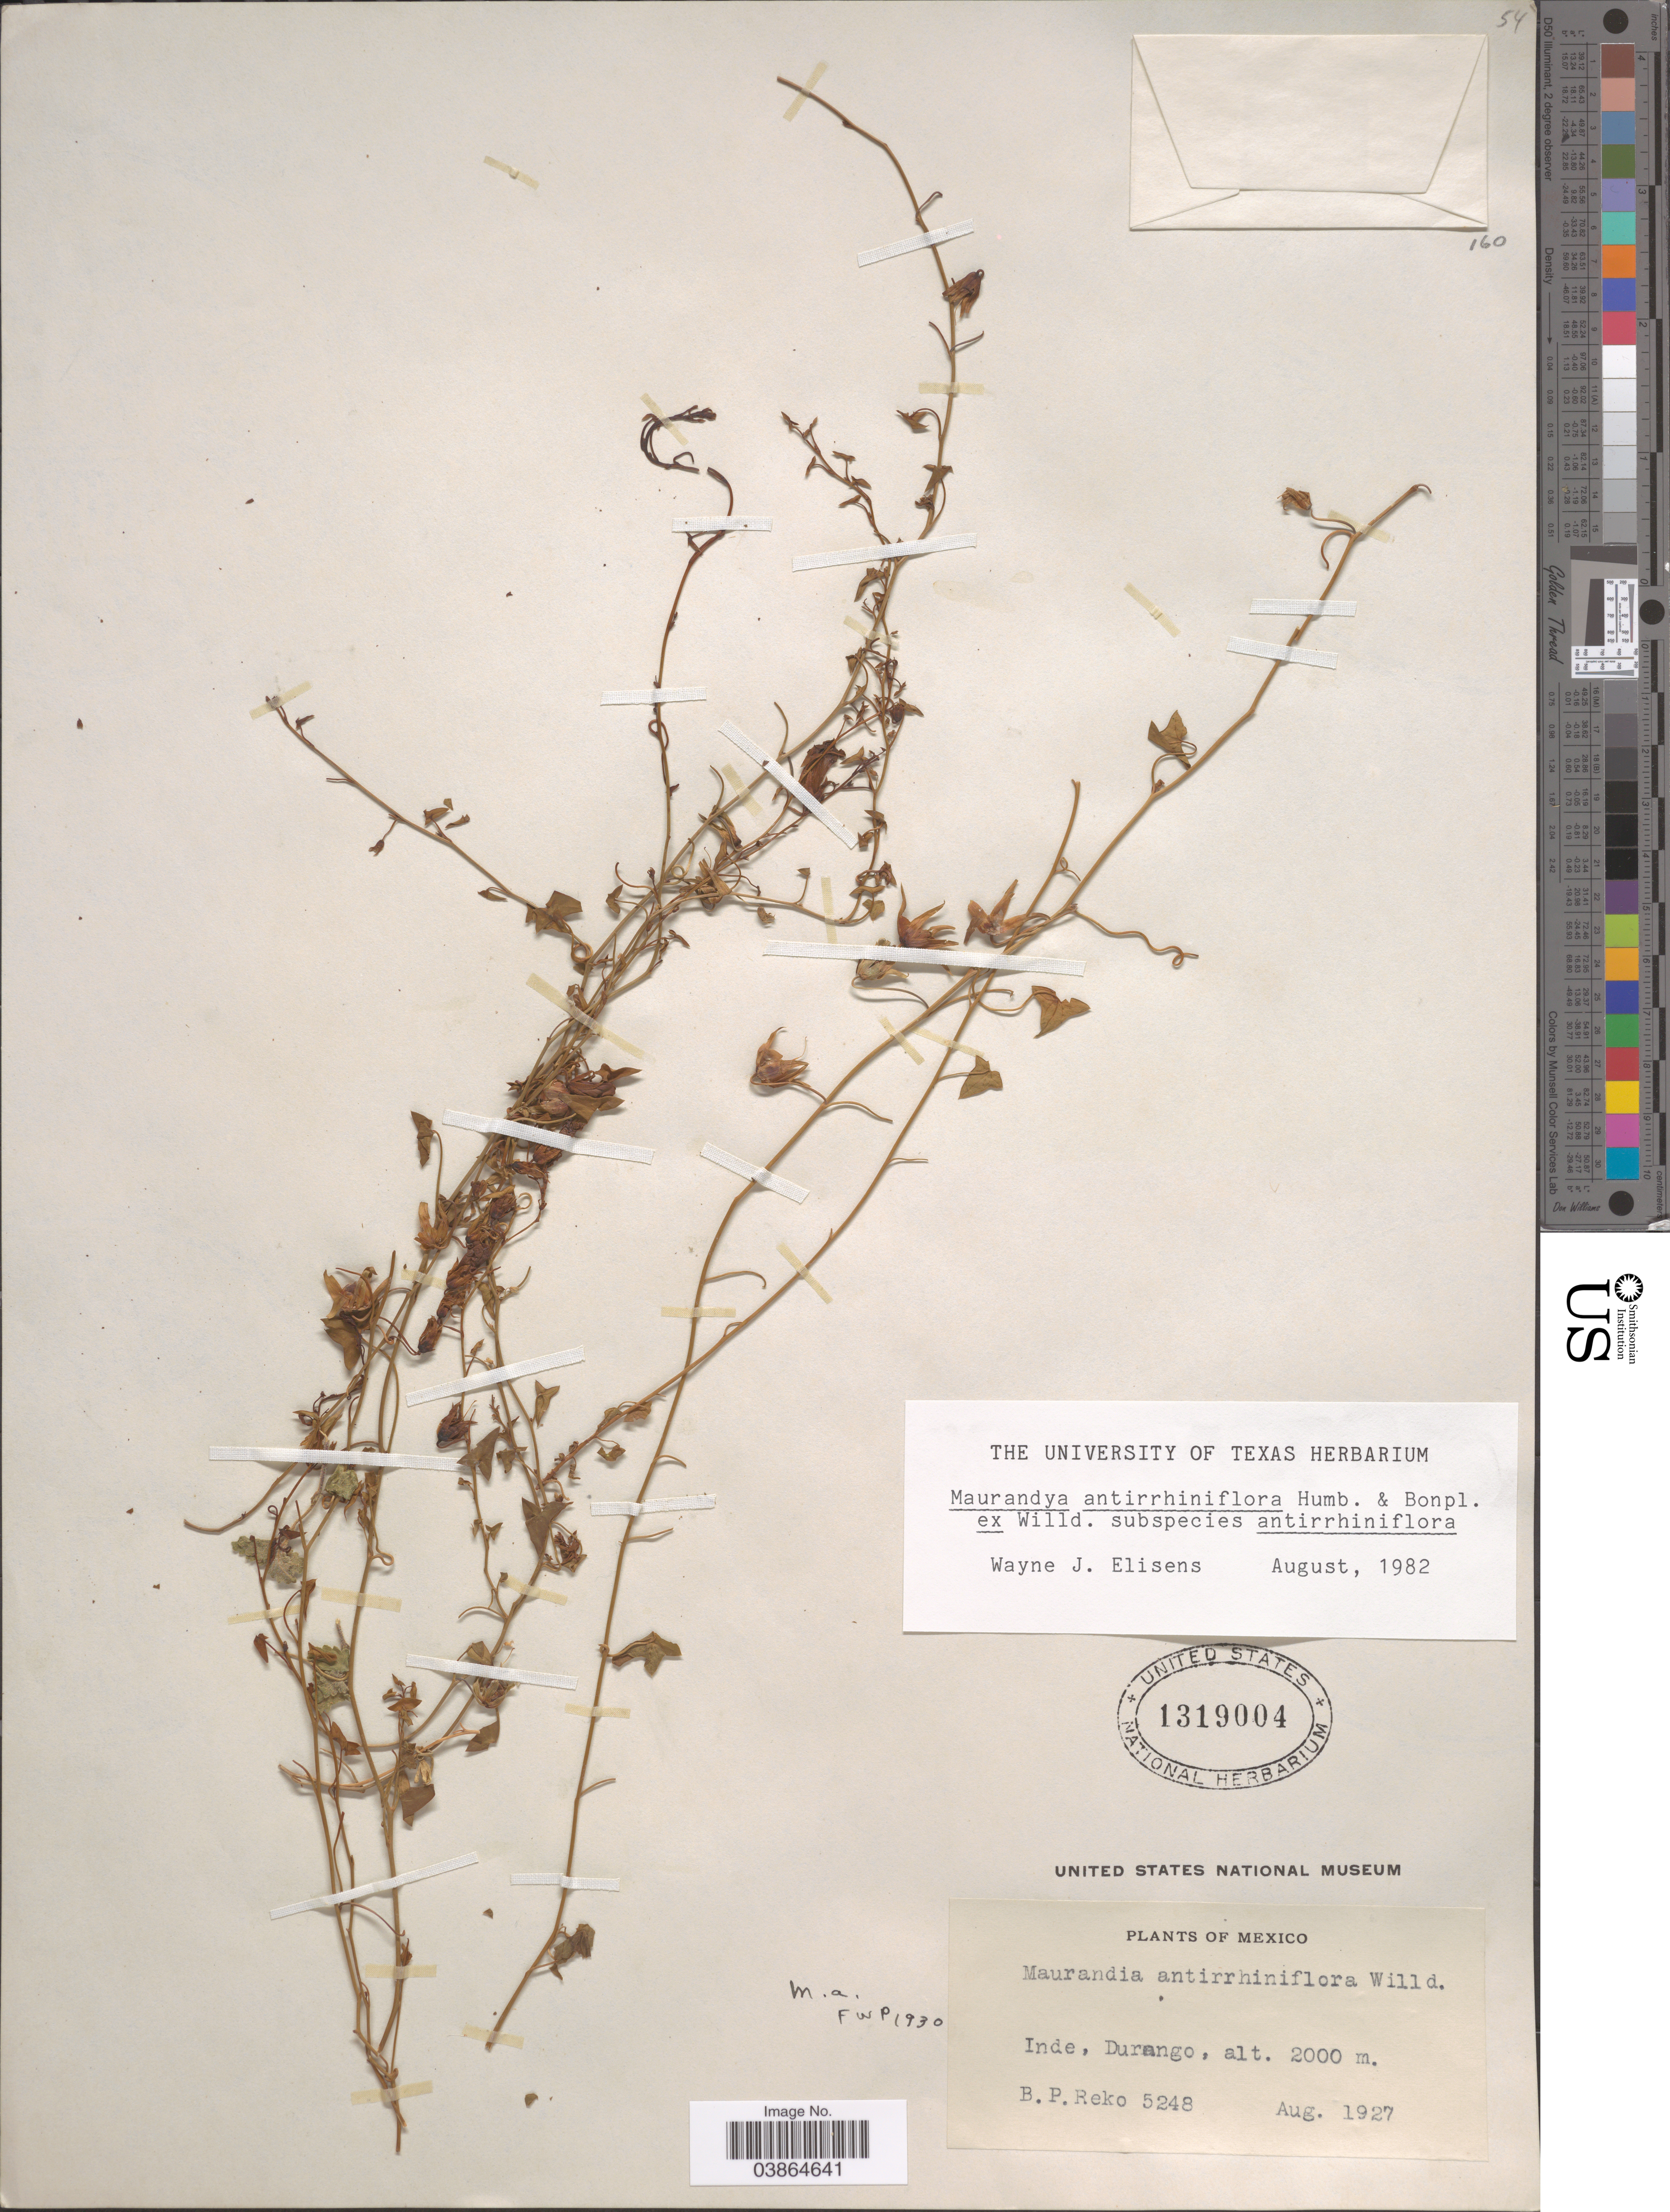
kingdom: Plantae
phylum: Tracheophyta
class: Magnoliopsida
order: Lamiales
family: Plantaginaceae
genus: Maurandya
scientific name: Maurandya antirrhiniflora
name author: Humb. & Bonpl. ex Willd.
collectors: B. P. Reko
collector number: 5248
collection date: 1927-08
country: Mexico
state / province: Durango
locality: Inde.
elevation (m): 2000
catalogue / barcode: US 1319004